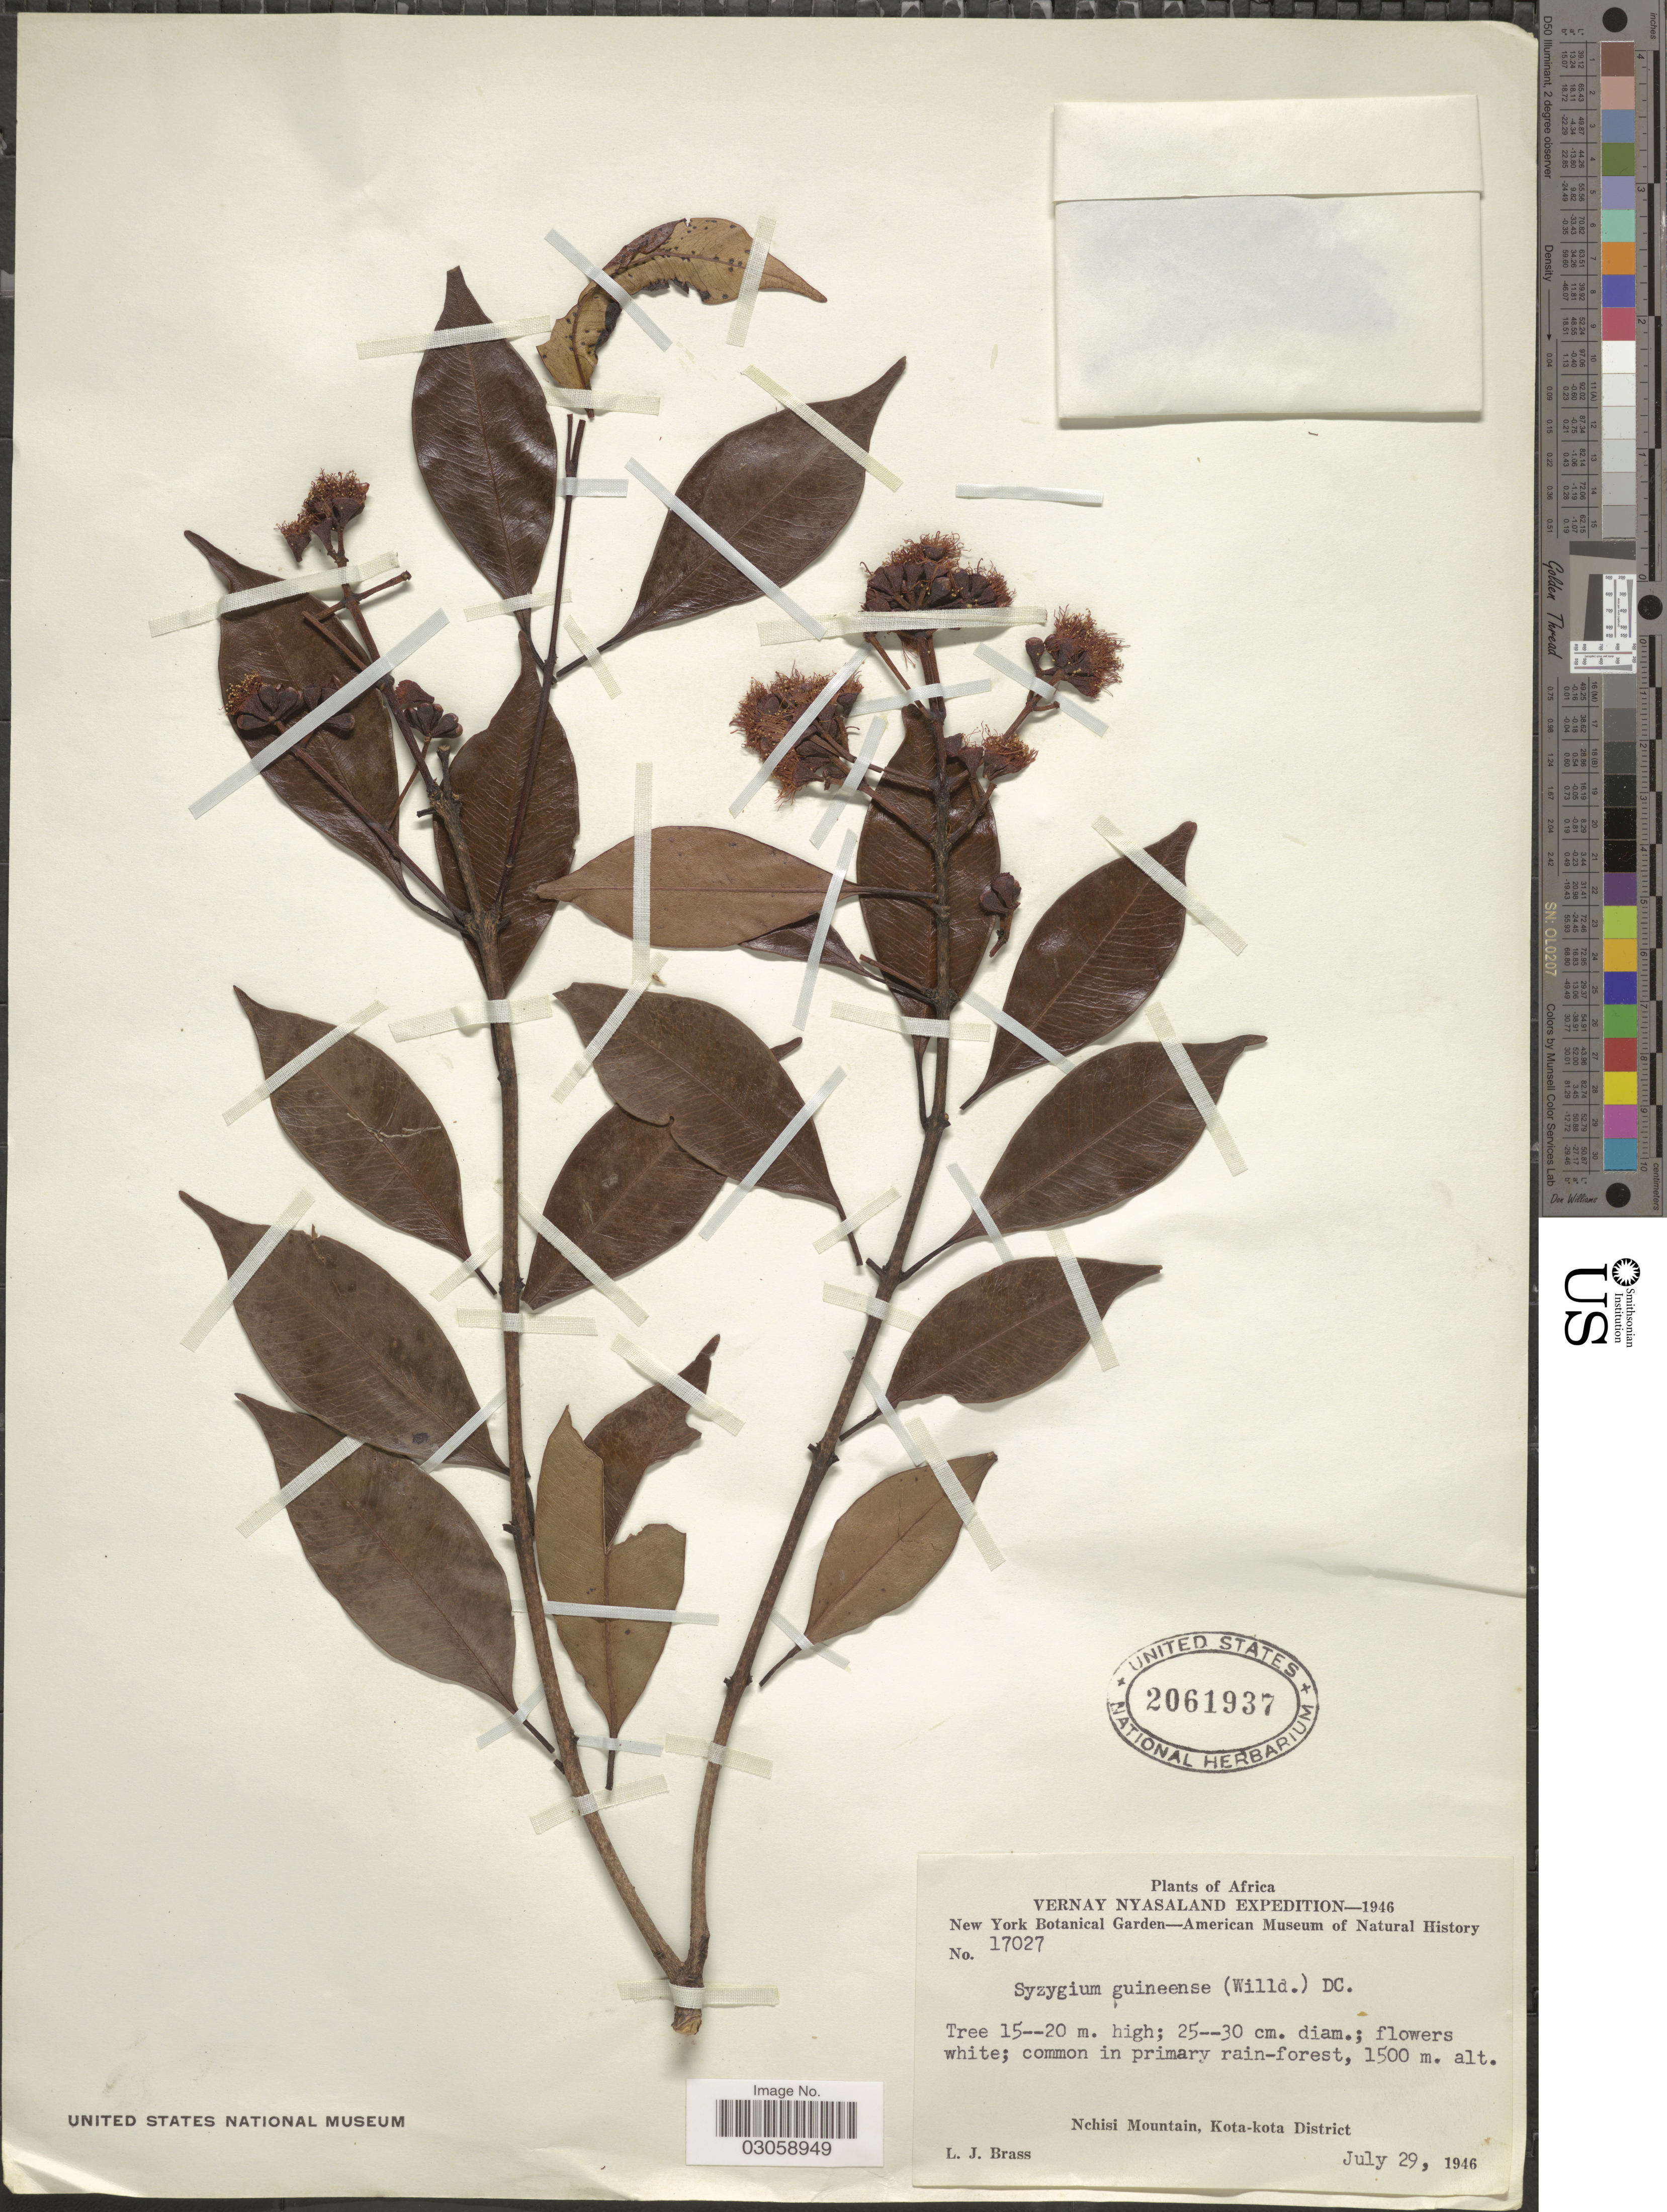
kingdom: Plantae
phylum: Tracheophyta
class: Magnoliopsida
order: Myrtales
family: Myrtaceae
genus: Syzygium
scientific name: Syzygium guineense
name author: (Willd.) DC.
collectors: L. J. Brass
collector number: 17027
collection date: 1946-07-29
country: Malawi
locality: Vernay Nyasaland, Nchisi Mountain, Kota-Kota District.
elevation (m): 1500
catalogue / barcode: US 2061937